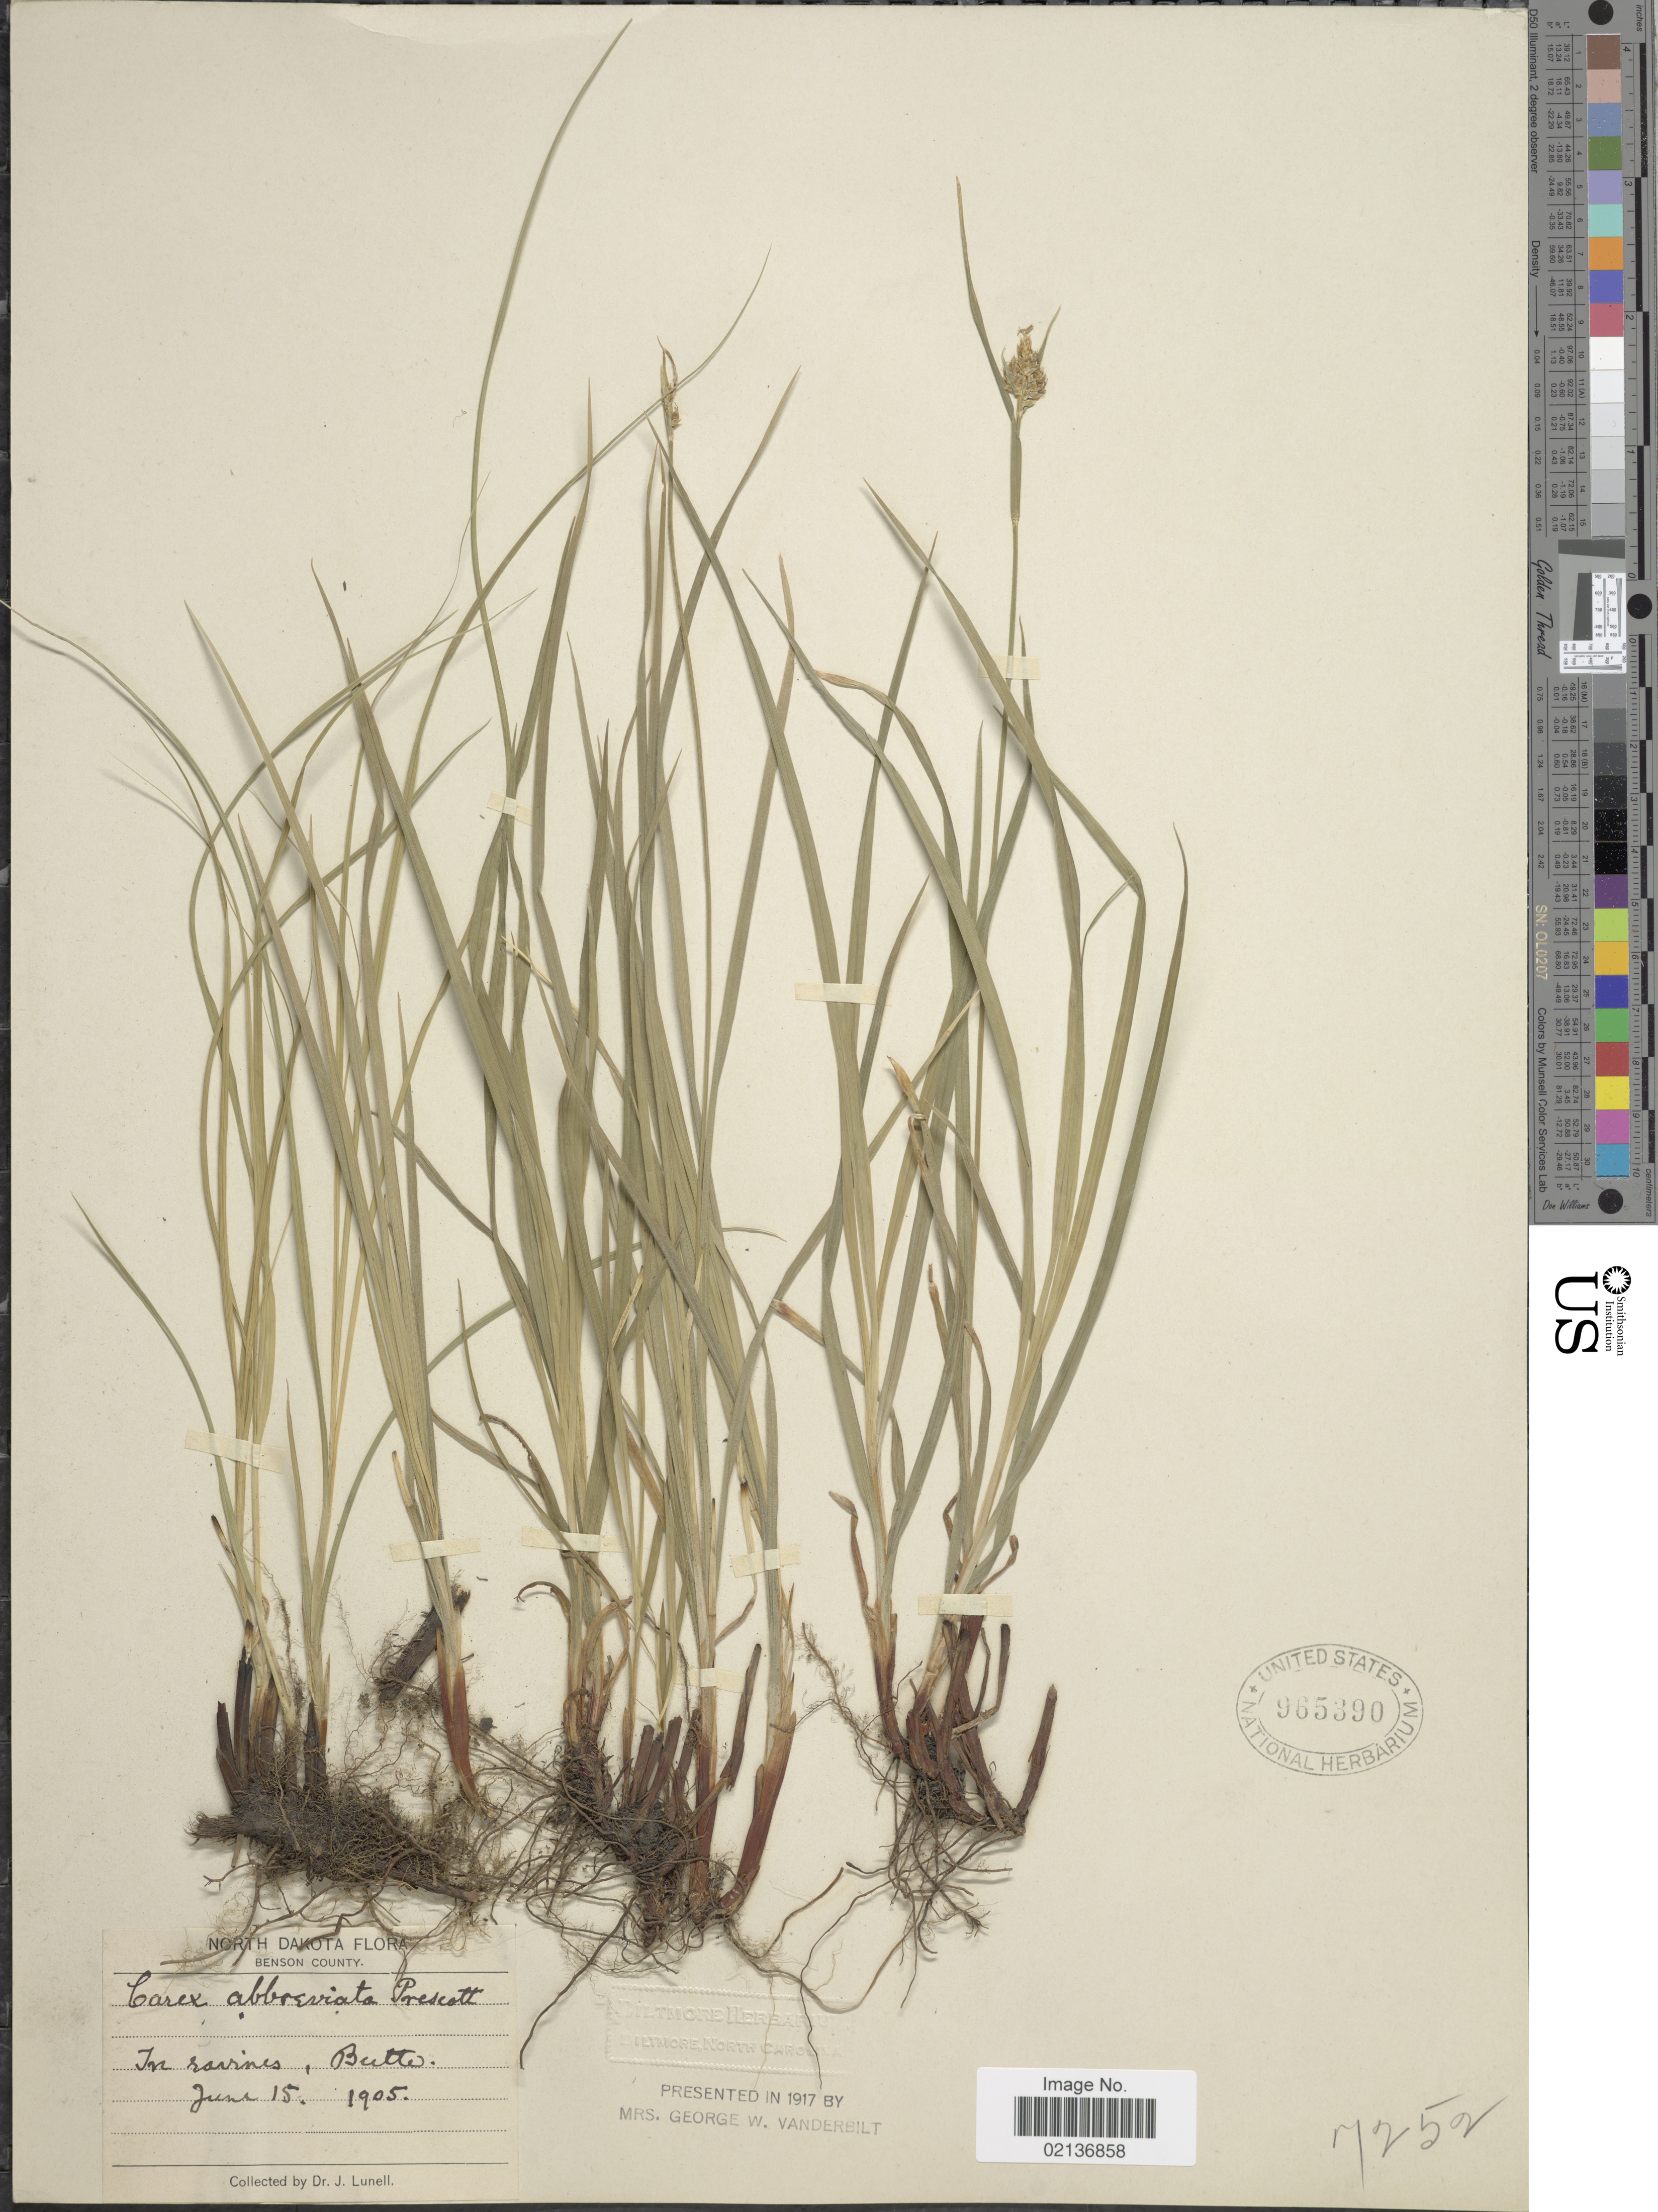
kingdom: Plantae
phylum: Tracheophyta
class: Liliopsida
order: Poales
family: Cyperaceae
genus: Carex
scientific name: Carex torreyi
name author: Tuck.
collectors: J. Lunell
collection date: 1905-06-15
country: United States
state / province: North Dakota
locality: In ravines, Butte, Benson County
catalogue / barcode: US 965390